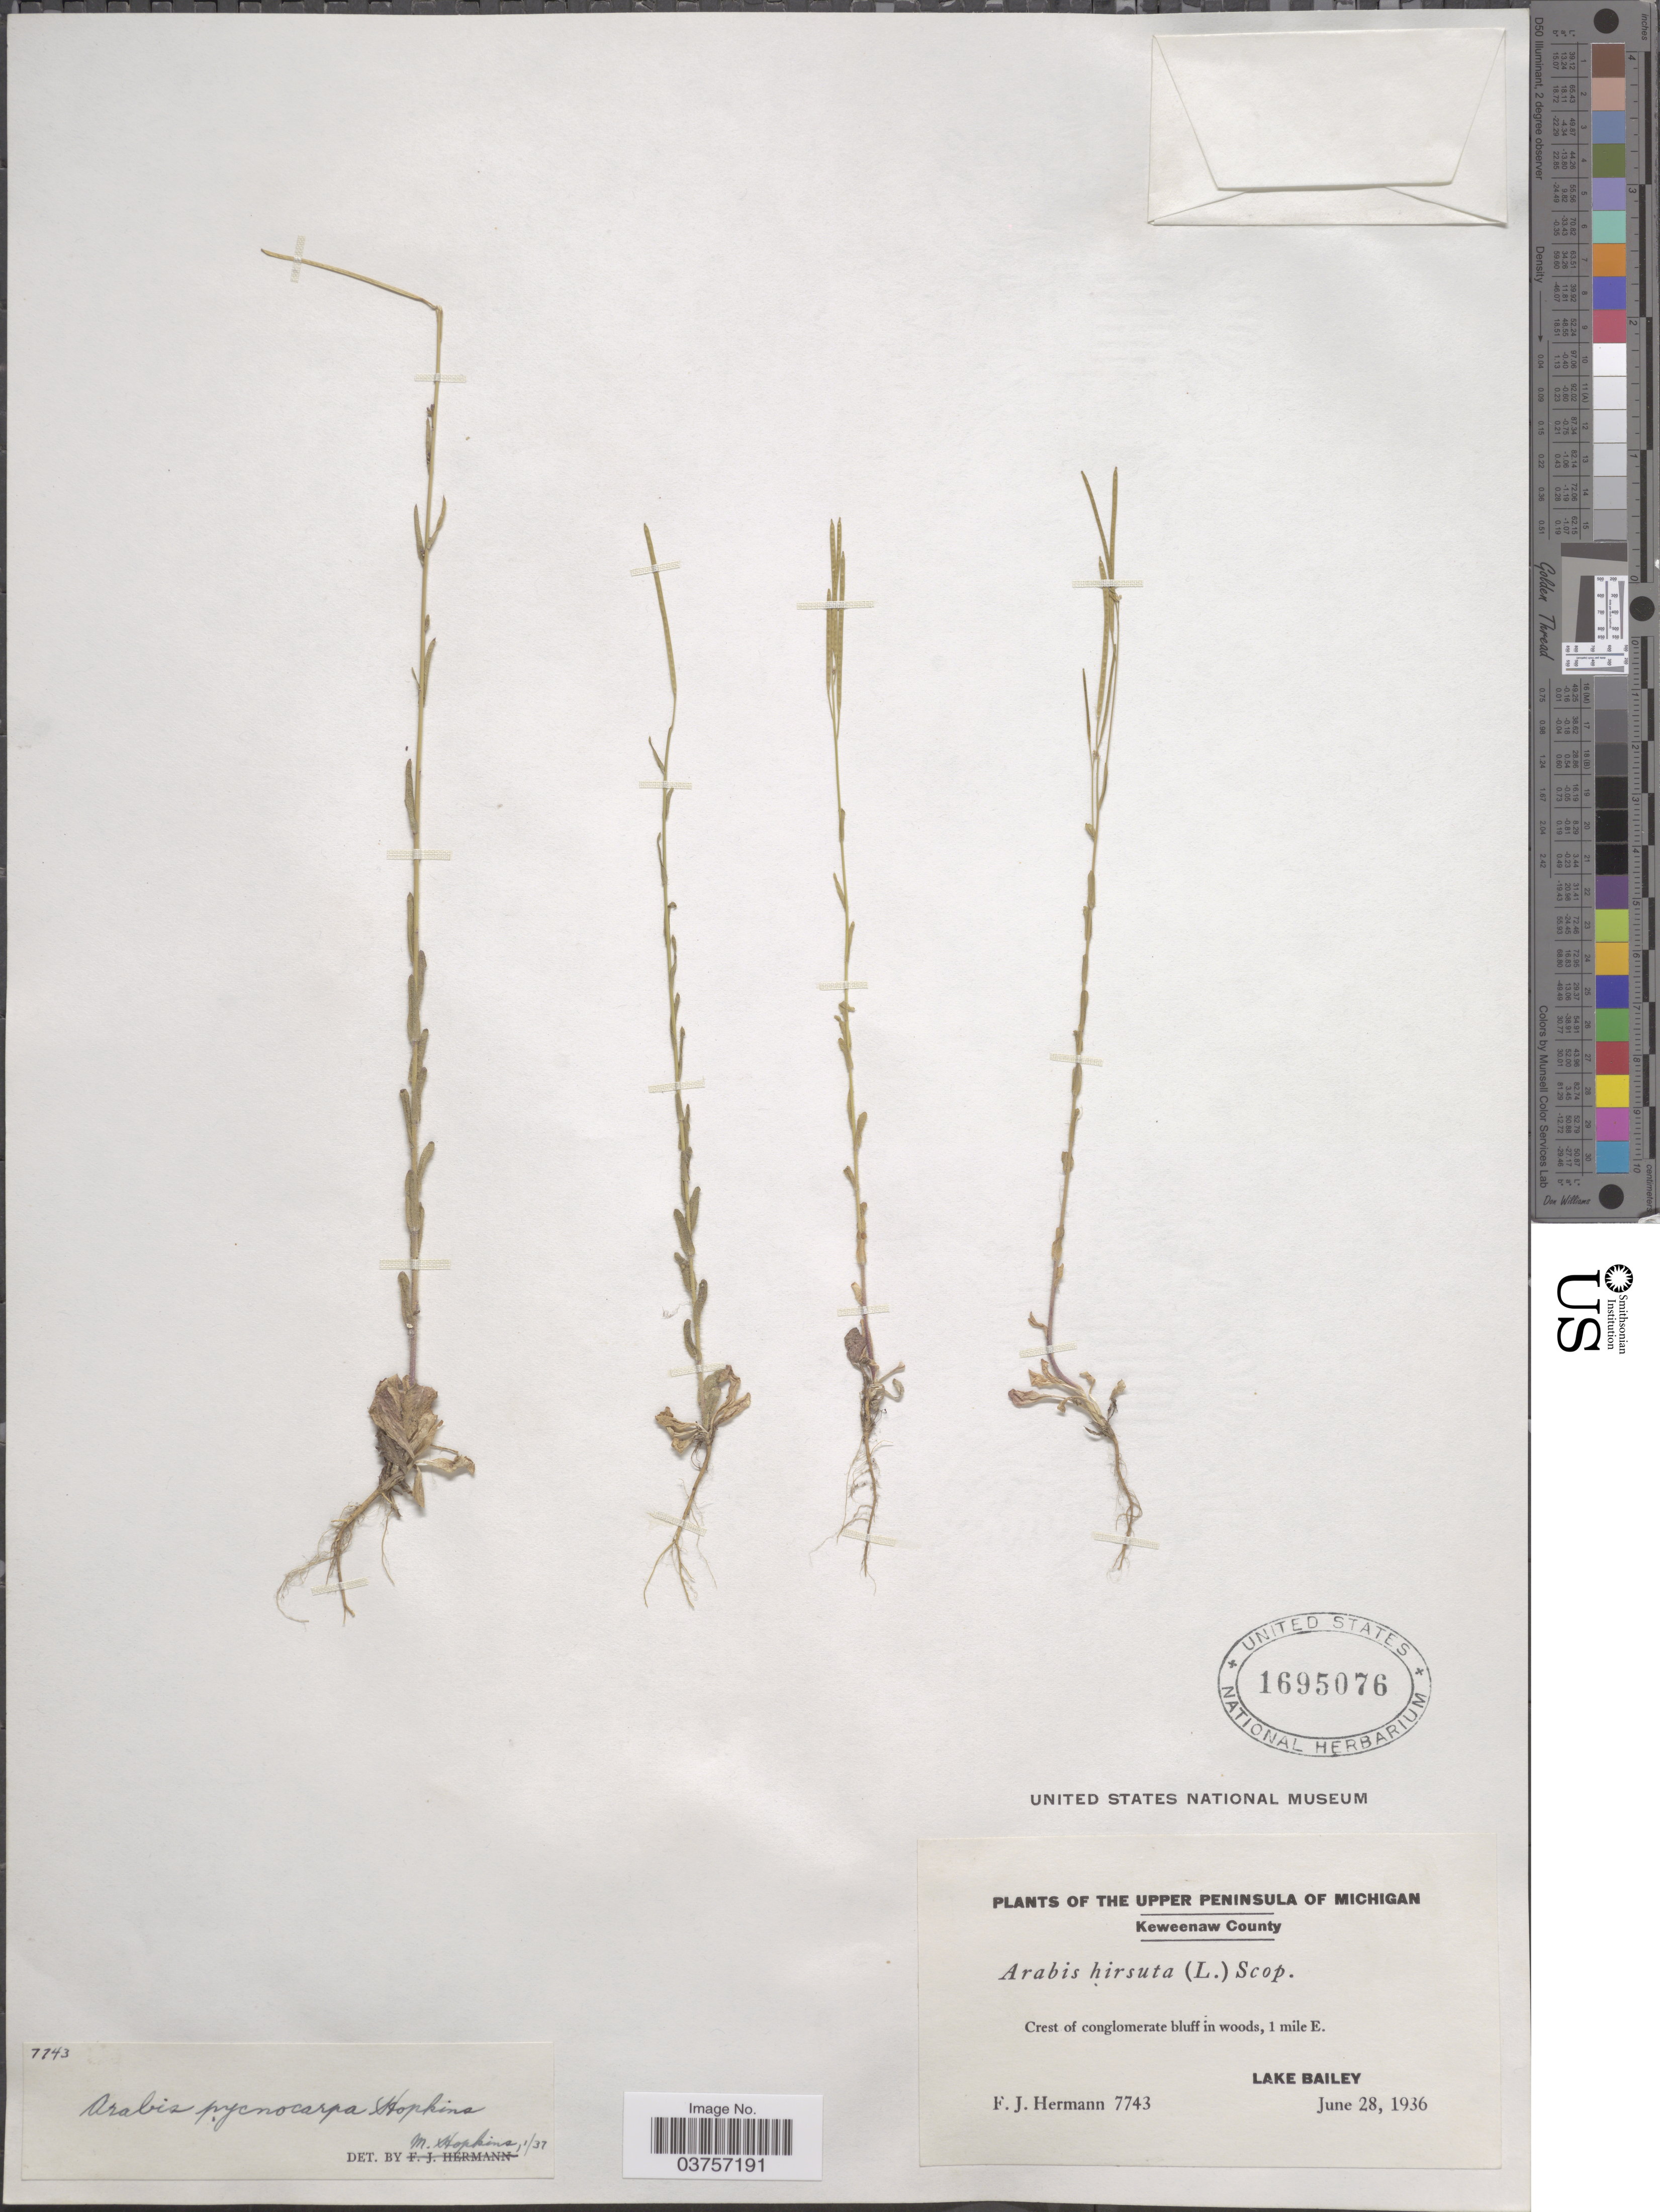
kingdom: Plantae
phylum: Tracheophyta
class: Magnoliopsida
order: Brassicales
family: Brassicaceae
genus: Arabis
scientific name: Arabis hirsuta var. pycnocarpa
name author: M. Hopkins & Rollins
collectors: F. J. Hermann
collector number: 7743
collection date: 1936-06-28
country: United States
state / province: Michigan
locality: The Upper Peninsula of Michigan. Keweenaw County. 1 mile E; Lake Bailey.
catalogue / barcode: US 1695076